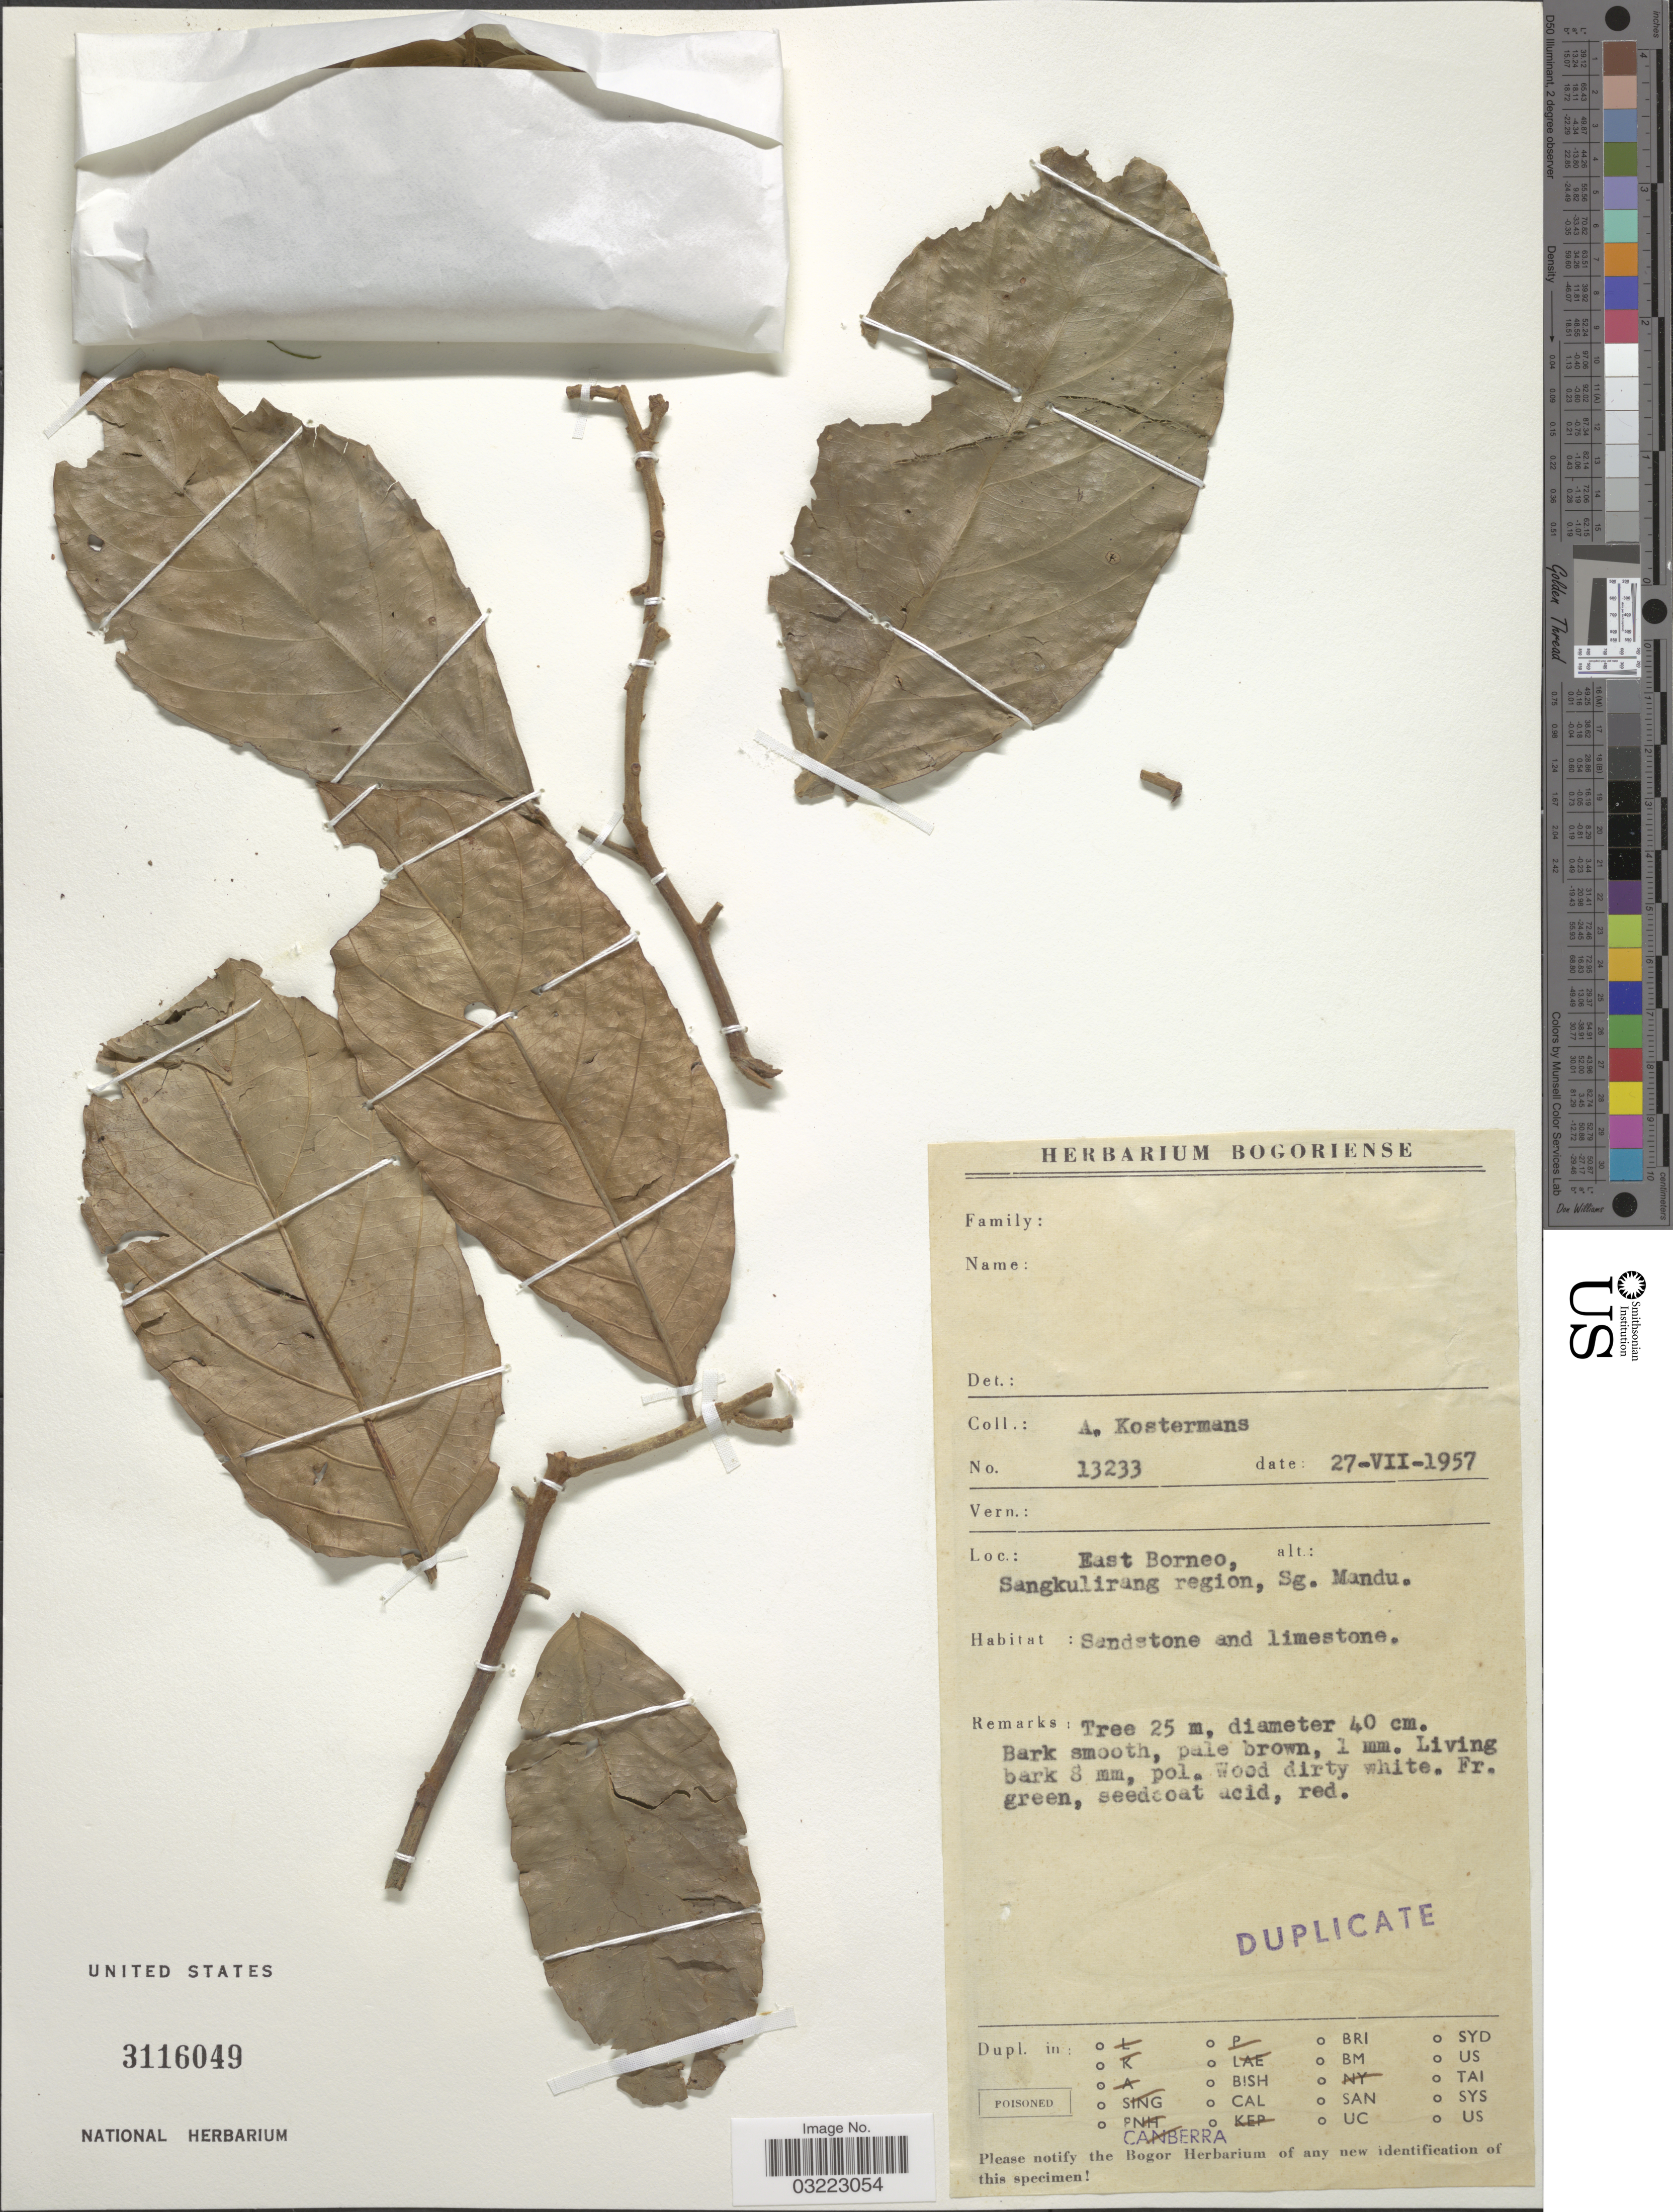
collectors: A. J. G. Kostermans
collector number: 13233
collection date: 1957-07-27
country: Indonesia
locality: East Borneo. Sangkulirang region, Sg. Mandu.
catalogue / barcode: US 3116049